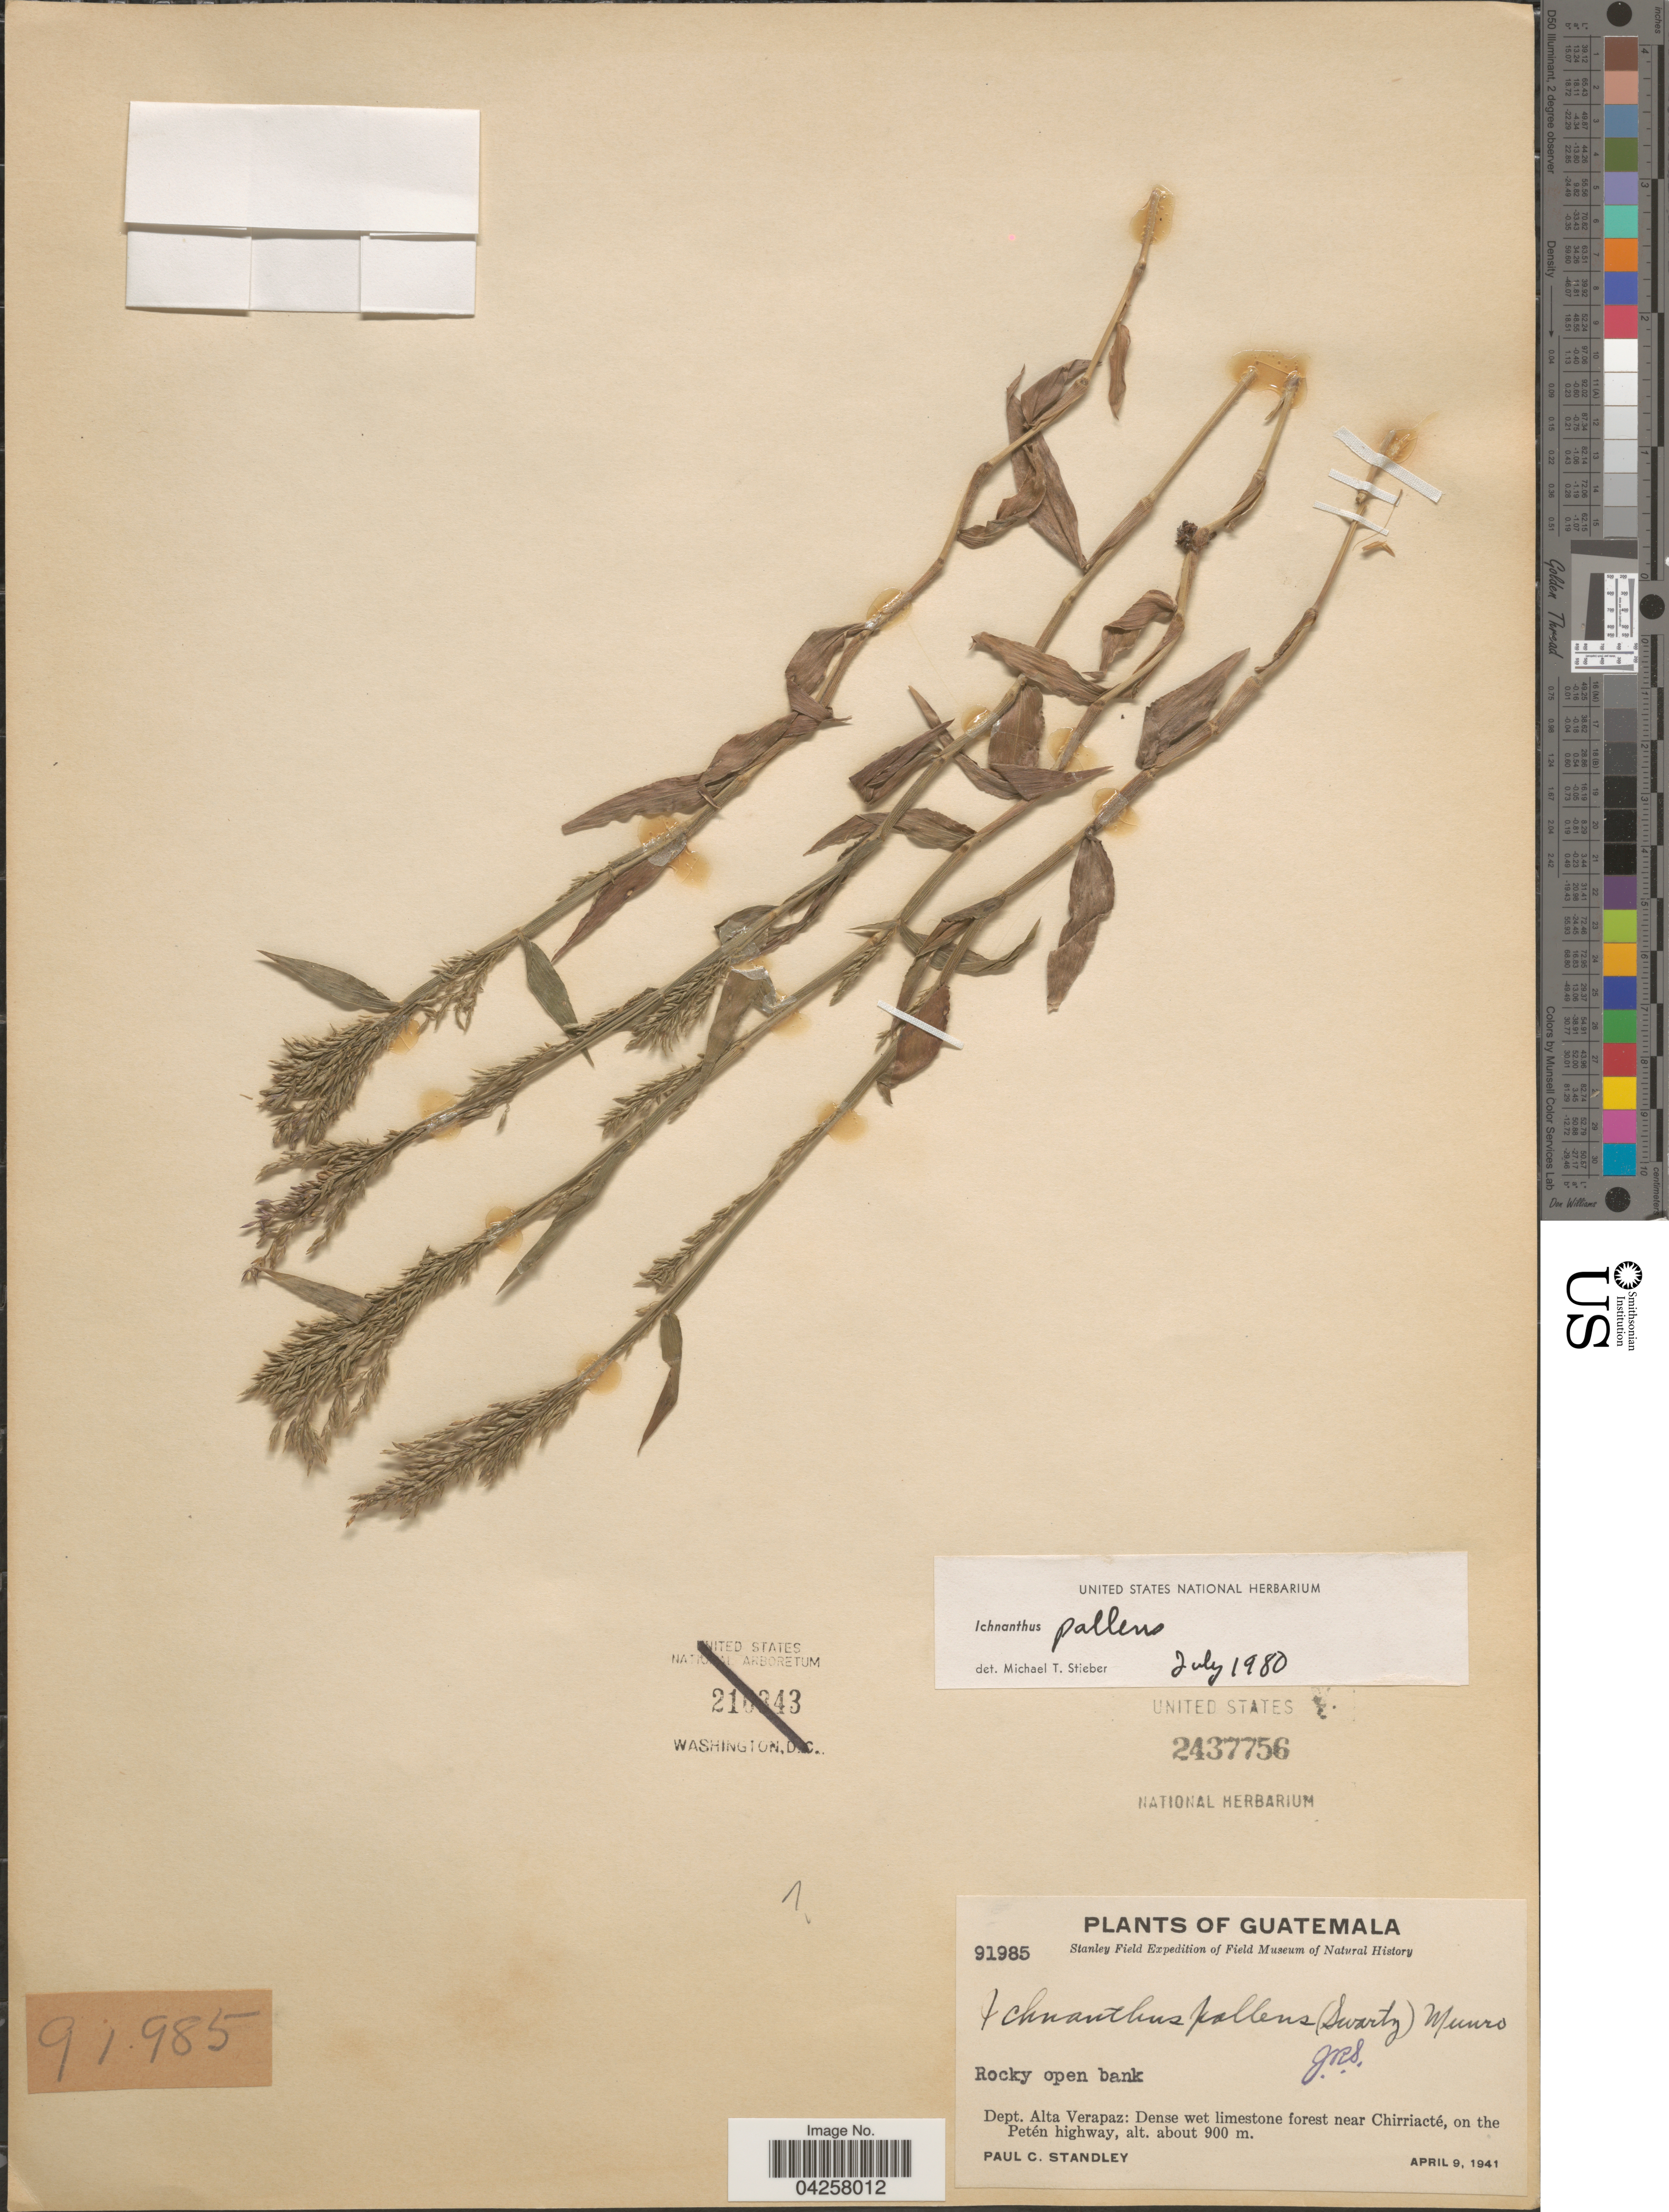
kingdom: Plantae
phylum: Tracheophyta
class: Liliopsida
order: Poales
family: Poaceae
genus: Ichnanthus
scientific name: Ichnanthus pallens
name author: (Sw.) Munro ex Benth.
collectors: P. C. Standley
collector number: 91985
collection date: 1941-04-09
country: Guatemala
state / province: Alta Verapaz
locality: Stanley Field Expedition. Dept. Alta Verapaz: Dense wet limestone forest near Chirriacté, on the Petén highway.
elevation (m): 900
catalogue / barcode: US 2437756